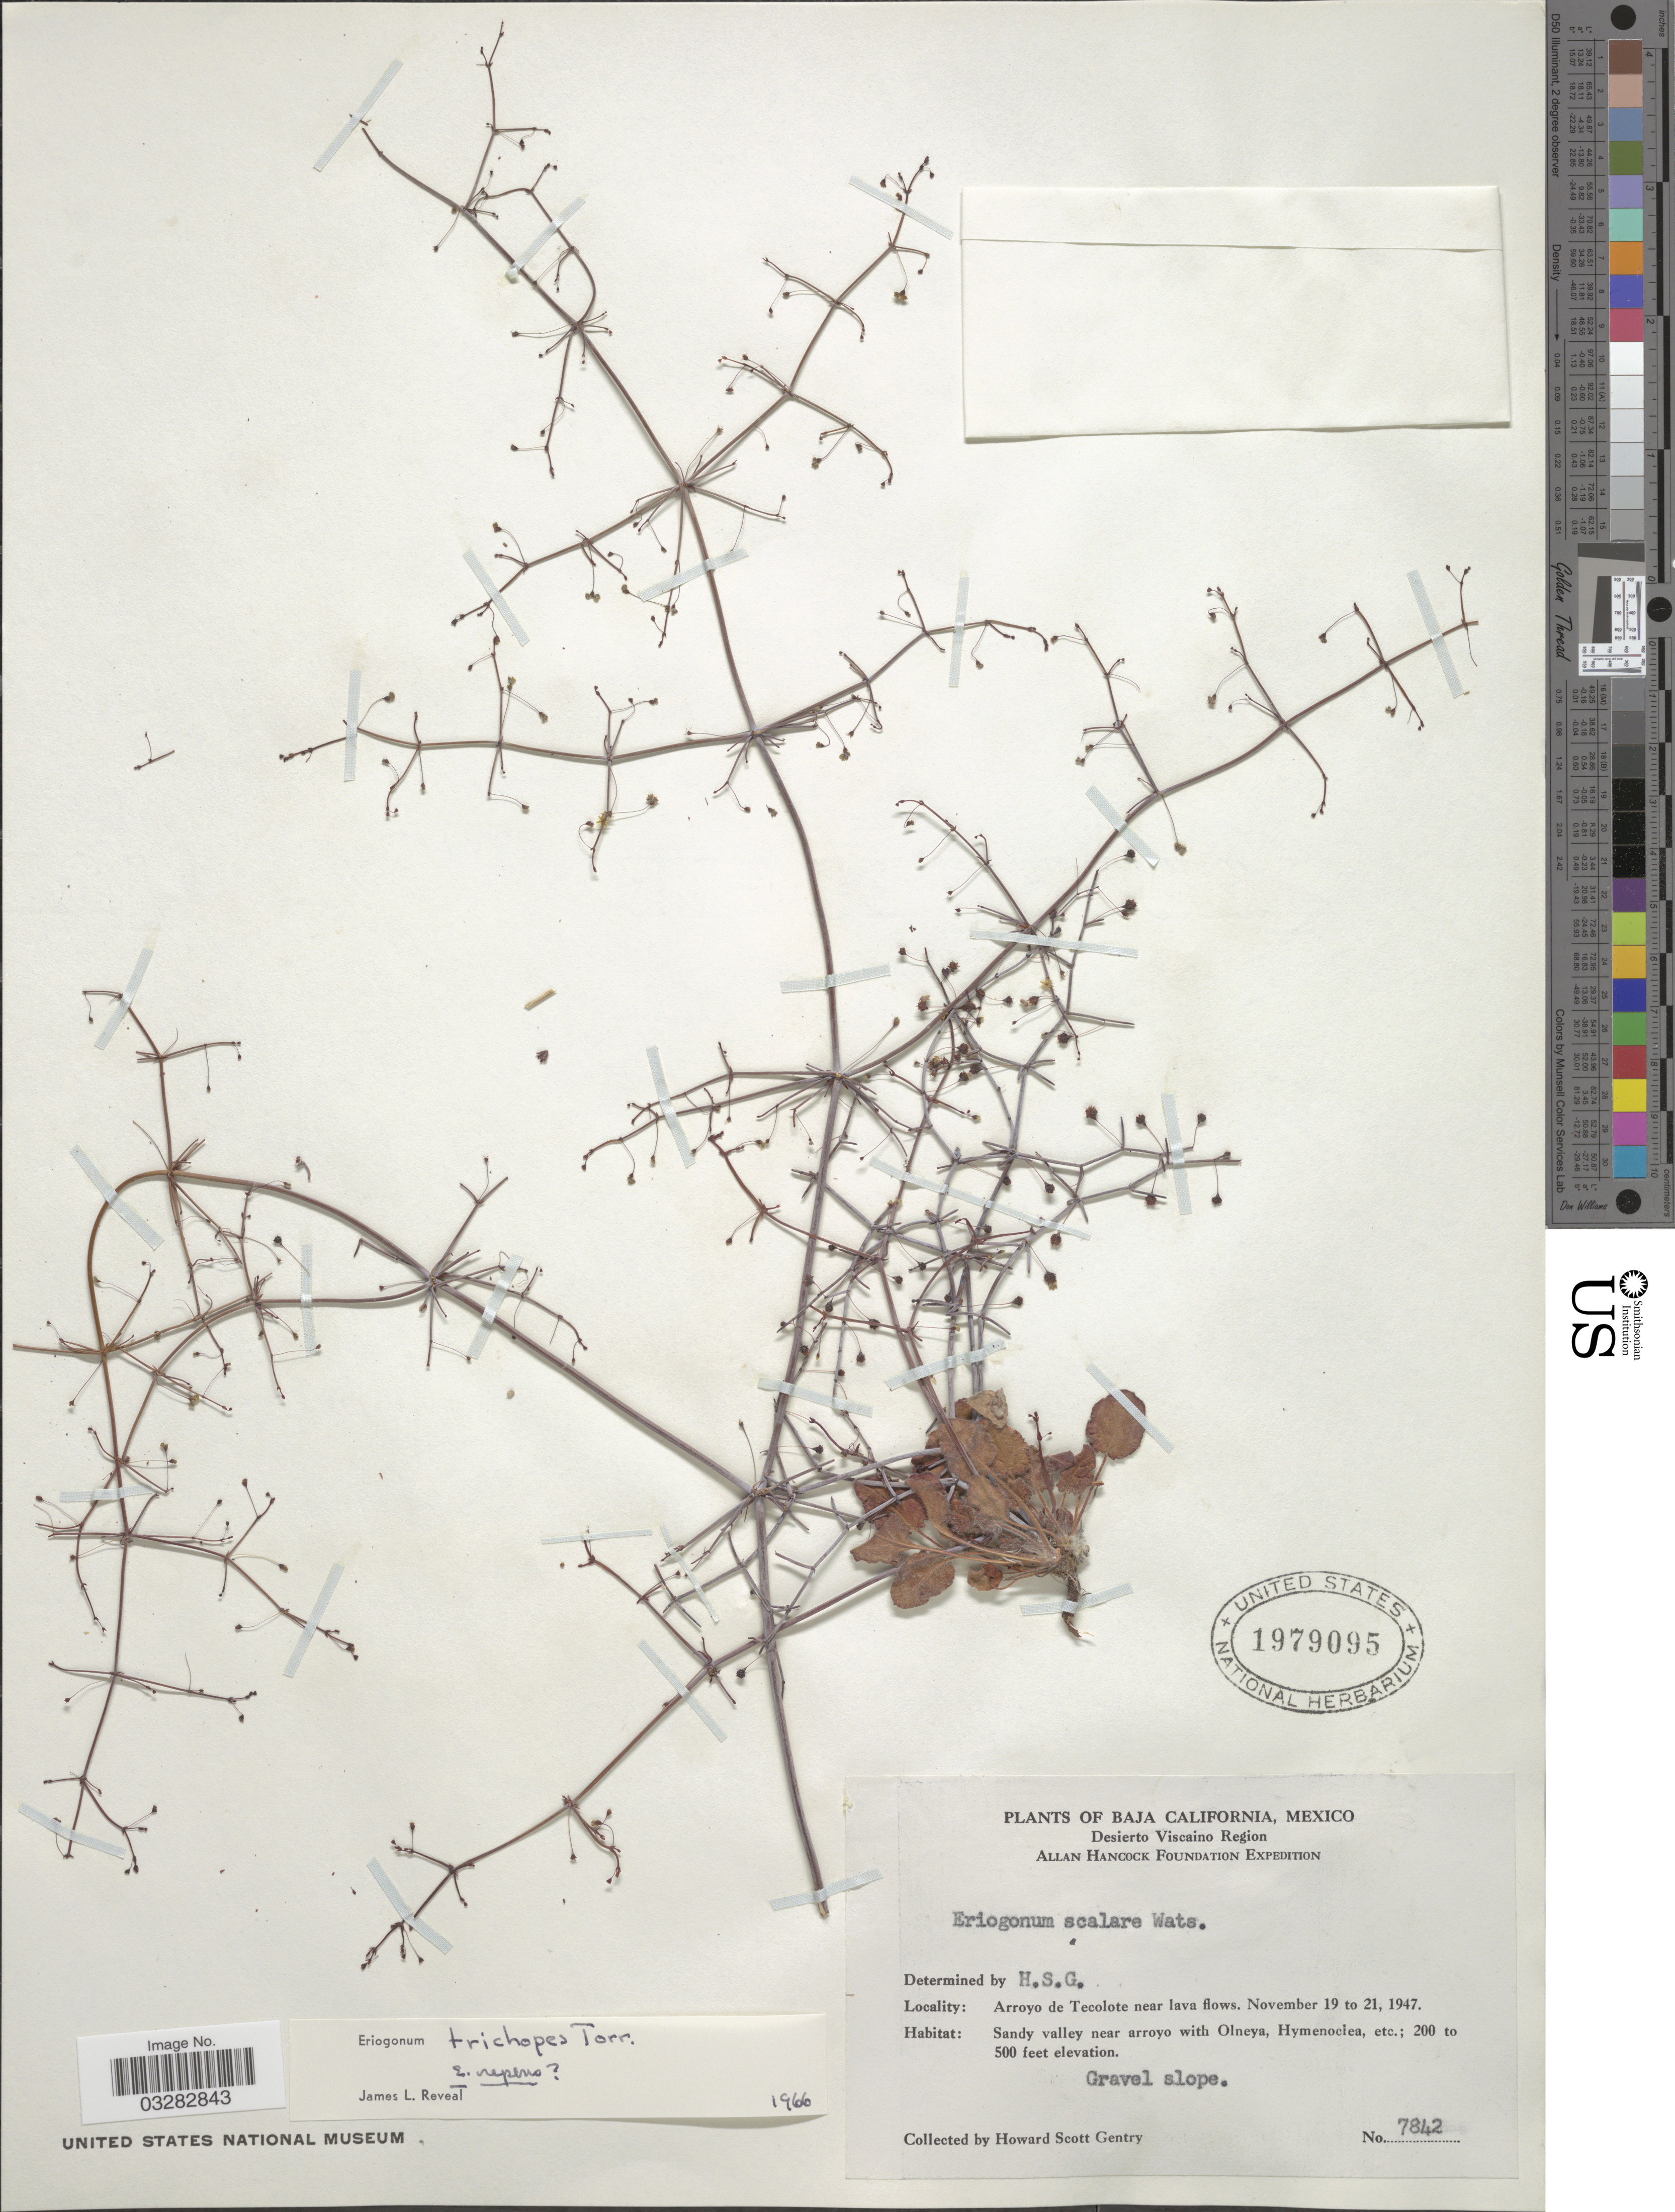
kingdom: Plantae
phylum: Tracheophyta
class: Magnoliopsida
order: Caryophyllales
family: Polygonaceae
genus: Eriogonum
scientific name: Eriogonum repens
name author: (S. Stokes) Reveal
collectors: H. S. Gentry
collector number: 7842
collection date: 1947-11-19/1947-11-21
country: Mexico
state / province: Baja California Sur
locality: Desierto Viscaino Region. Arroyo de Tecolote near lava flows.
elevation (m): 61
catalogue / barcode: US 1979095